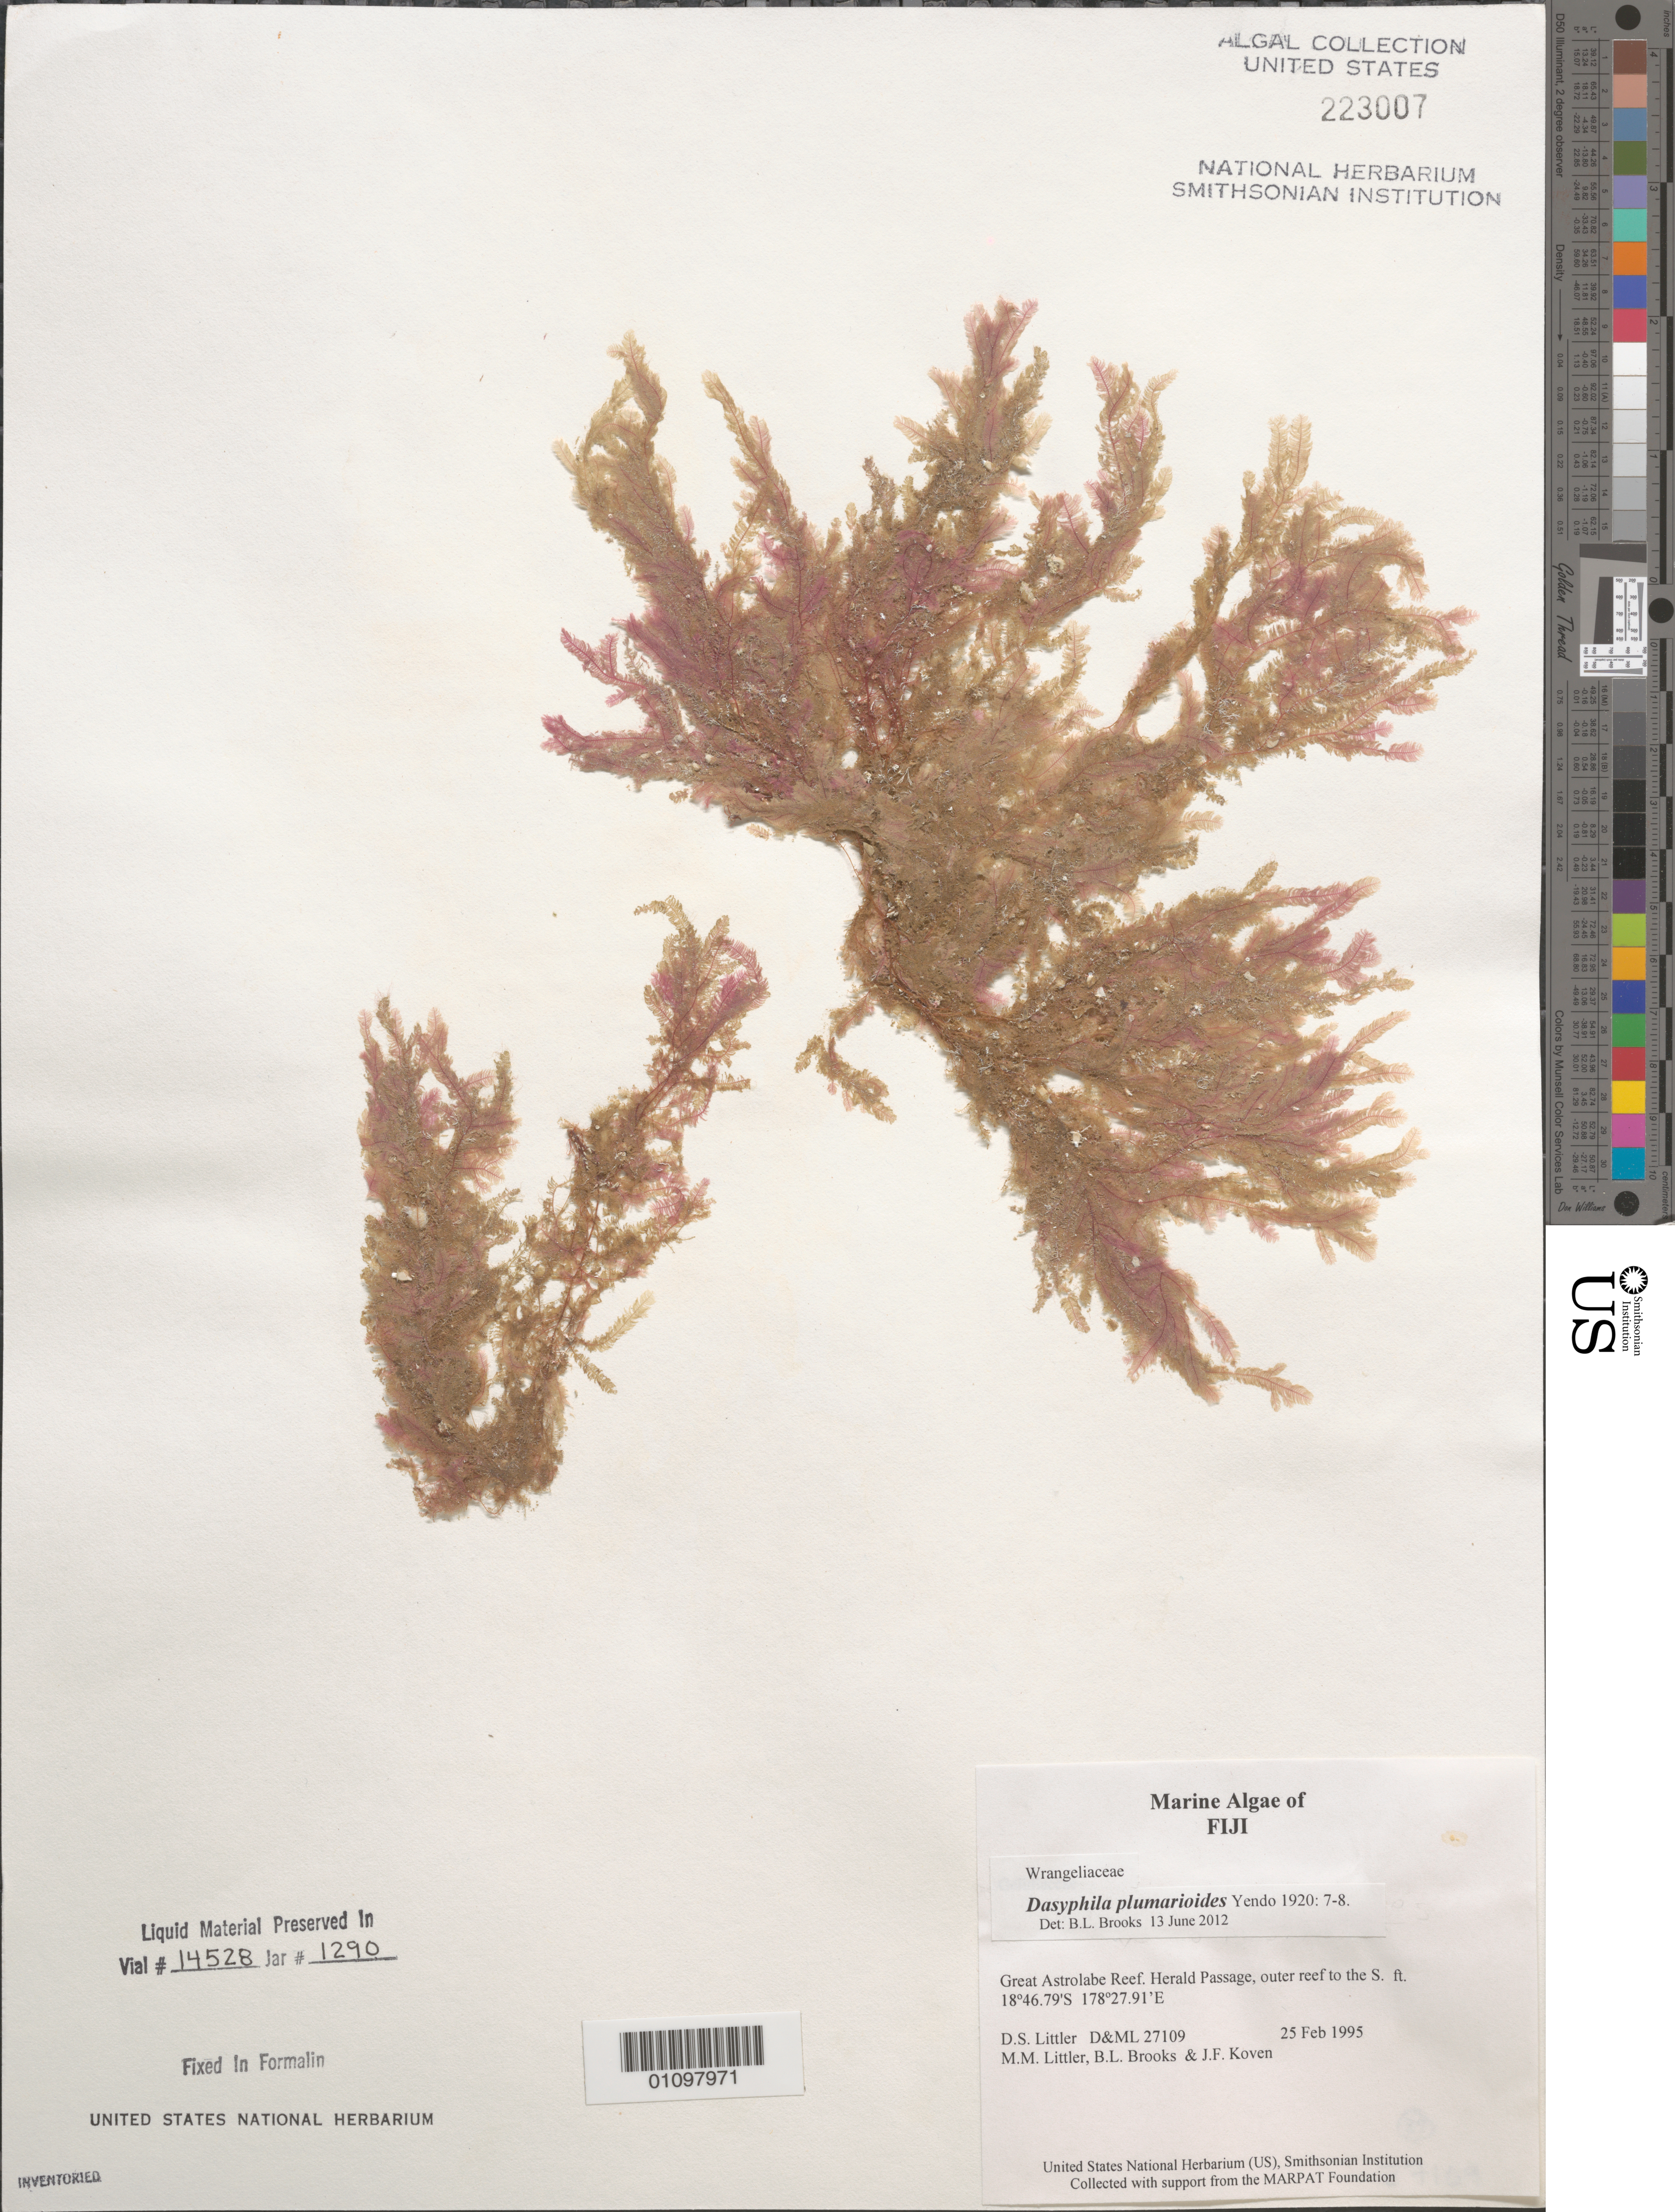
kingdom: Plantae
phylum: Rhodophyta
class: Florideophyceae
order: Ceramiales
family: Ceramiaceae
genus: Dasyphila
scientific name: Dasyphila plumarioides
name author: Yendo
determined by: Brooks, B. L., (BOT), Smithsonian Institution - National Museum of Natural History (UNITED STATES)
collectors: D. S. Littler, M. M. Littler, B. Brooks & J. Koven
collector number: D&ML 27109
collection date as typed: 25 Feb 1995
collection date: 1995-02-25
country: Fiji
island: Great Astrolabe Reef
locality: Great Astrolabe Reef, Herald Passage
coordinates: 18 46.79'S, 178 27.91'E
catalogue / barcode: US 223007